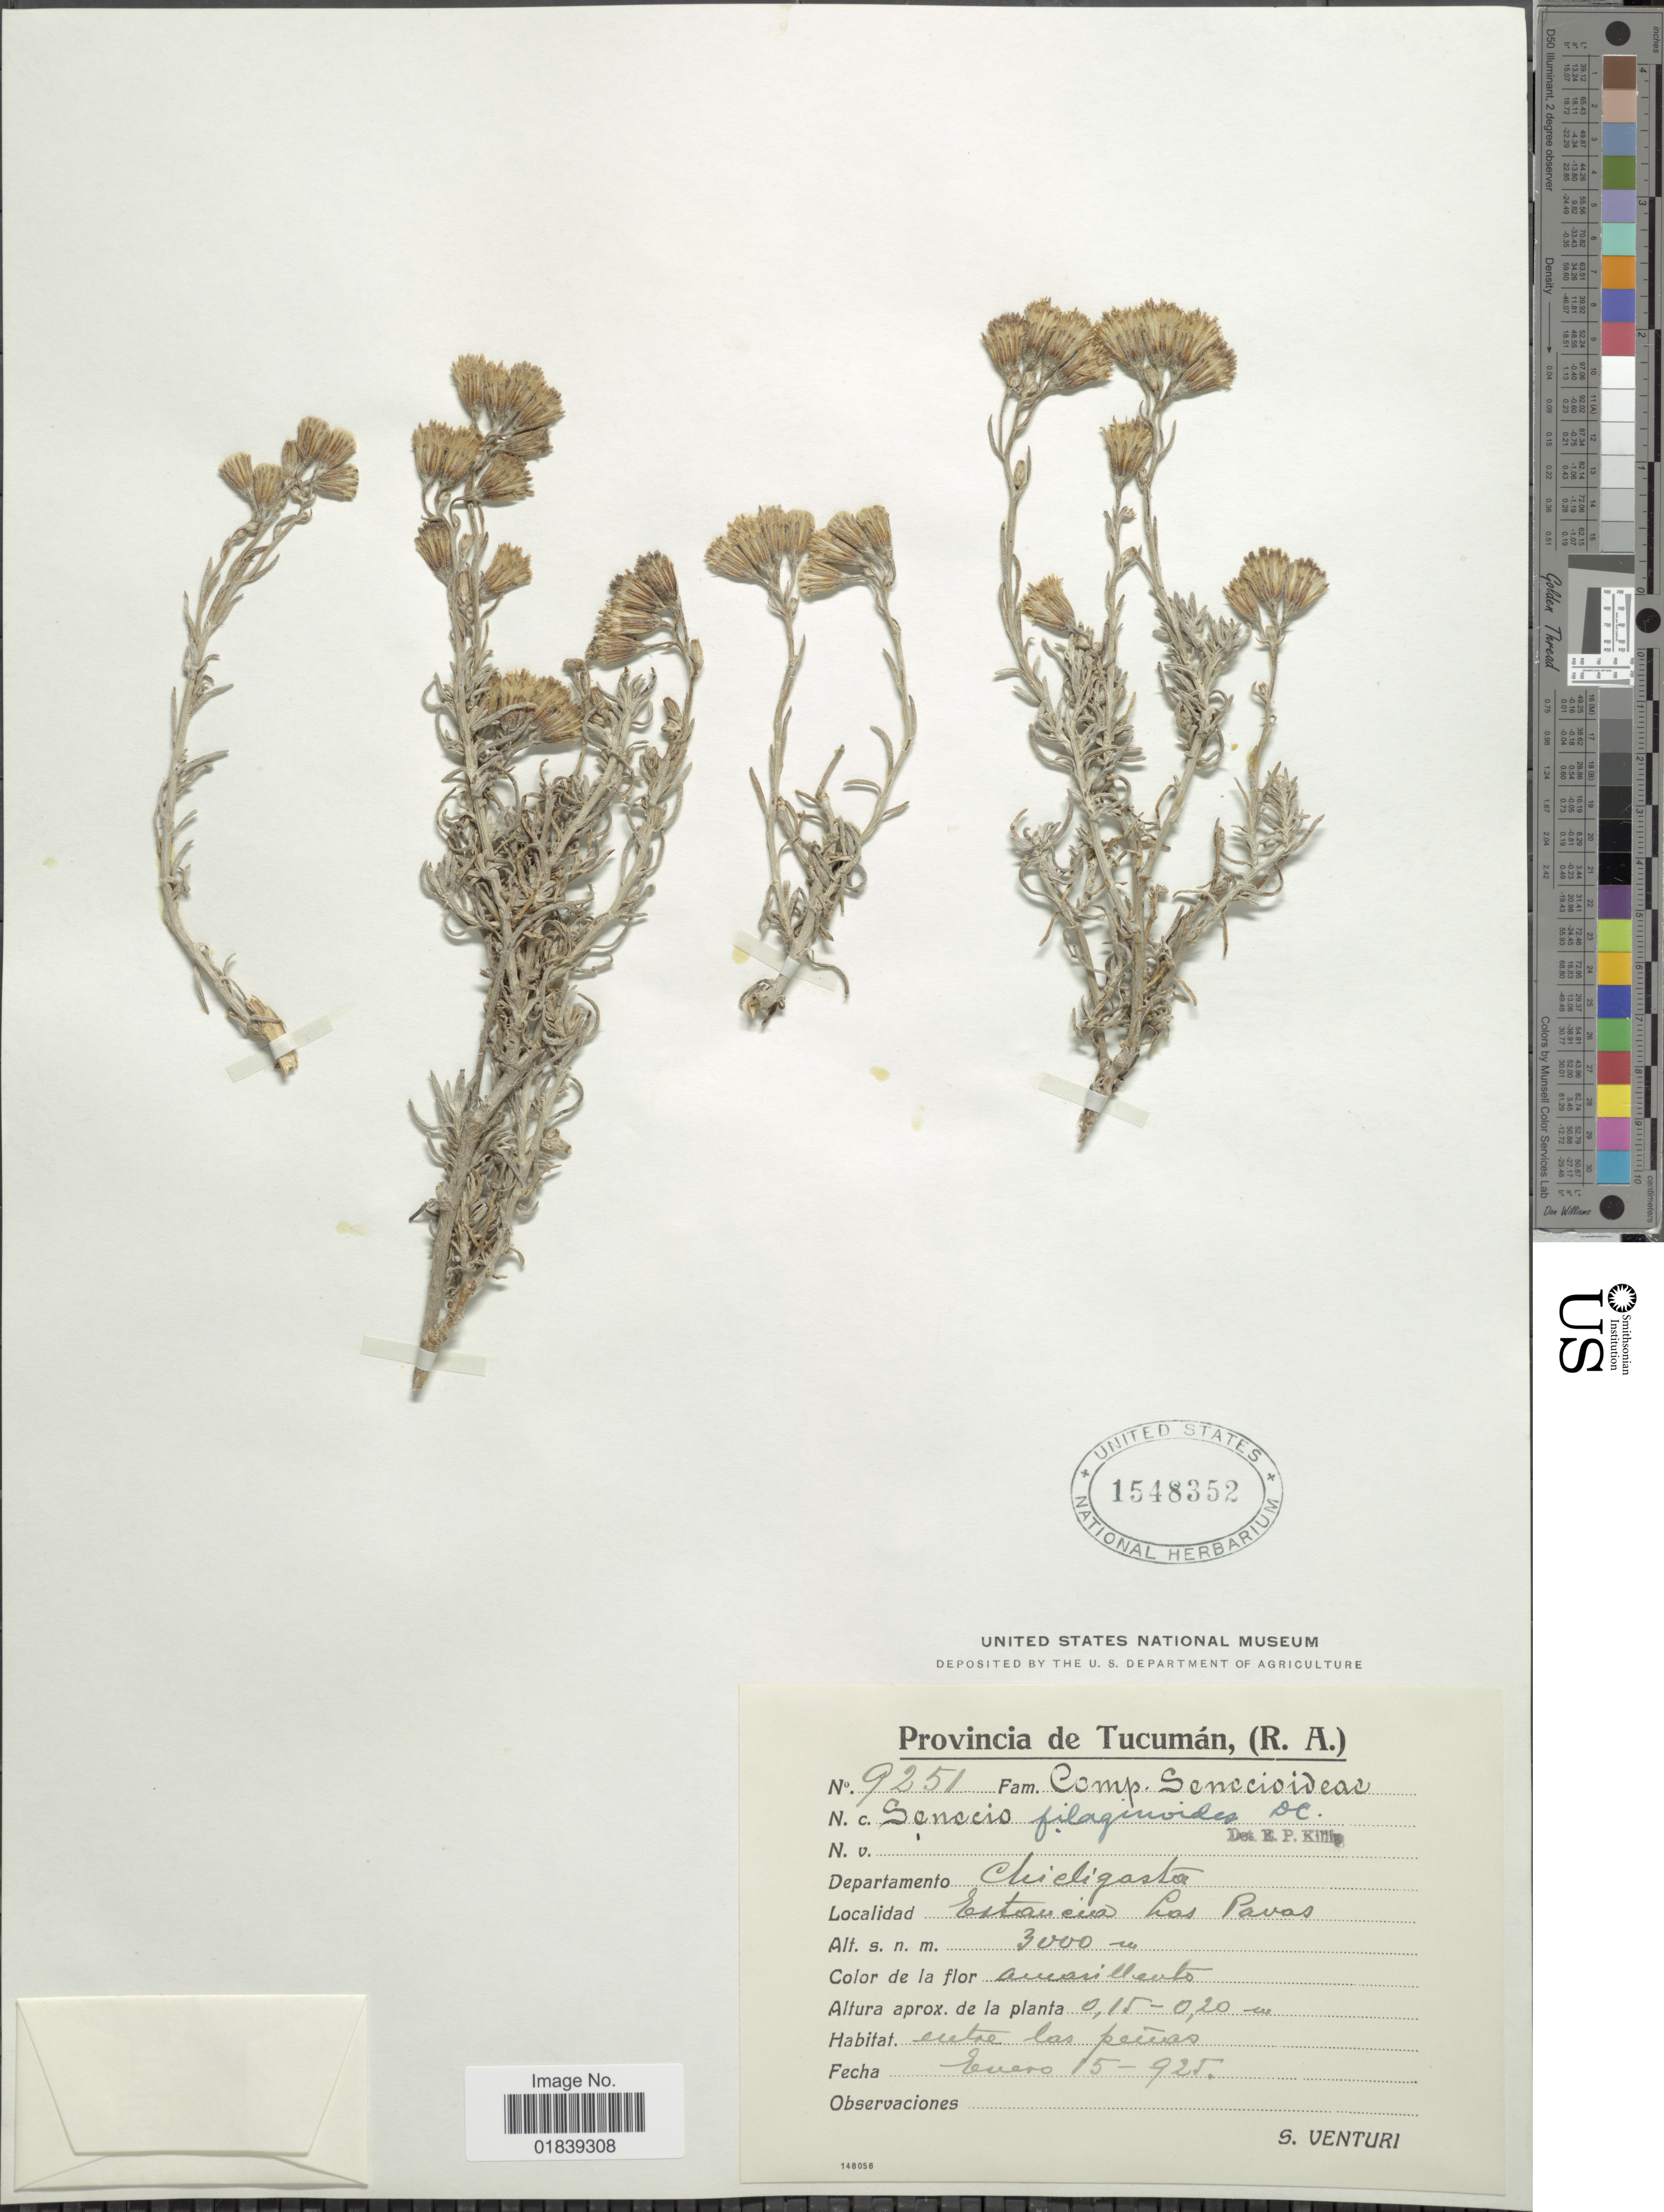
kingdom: Plantae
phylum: Tracheophyta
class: Magnoliopsida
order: Asterales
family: Asteraceae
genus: Senecio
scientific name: Senecio filaginoides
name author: DC.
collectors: S. Venturi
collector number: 9251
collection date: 1925-01-15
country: Argentina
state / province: Tucuman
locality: Departamento Chicligasta, Estancia Las Pavas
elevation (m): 3000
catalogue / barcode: US 1548352